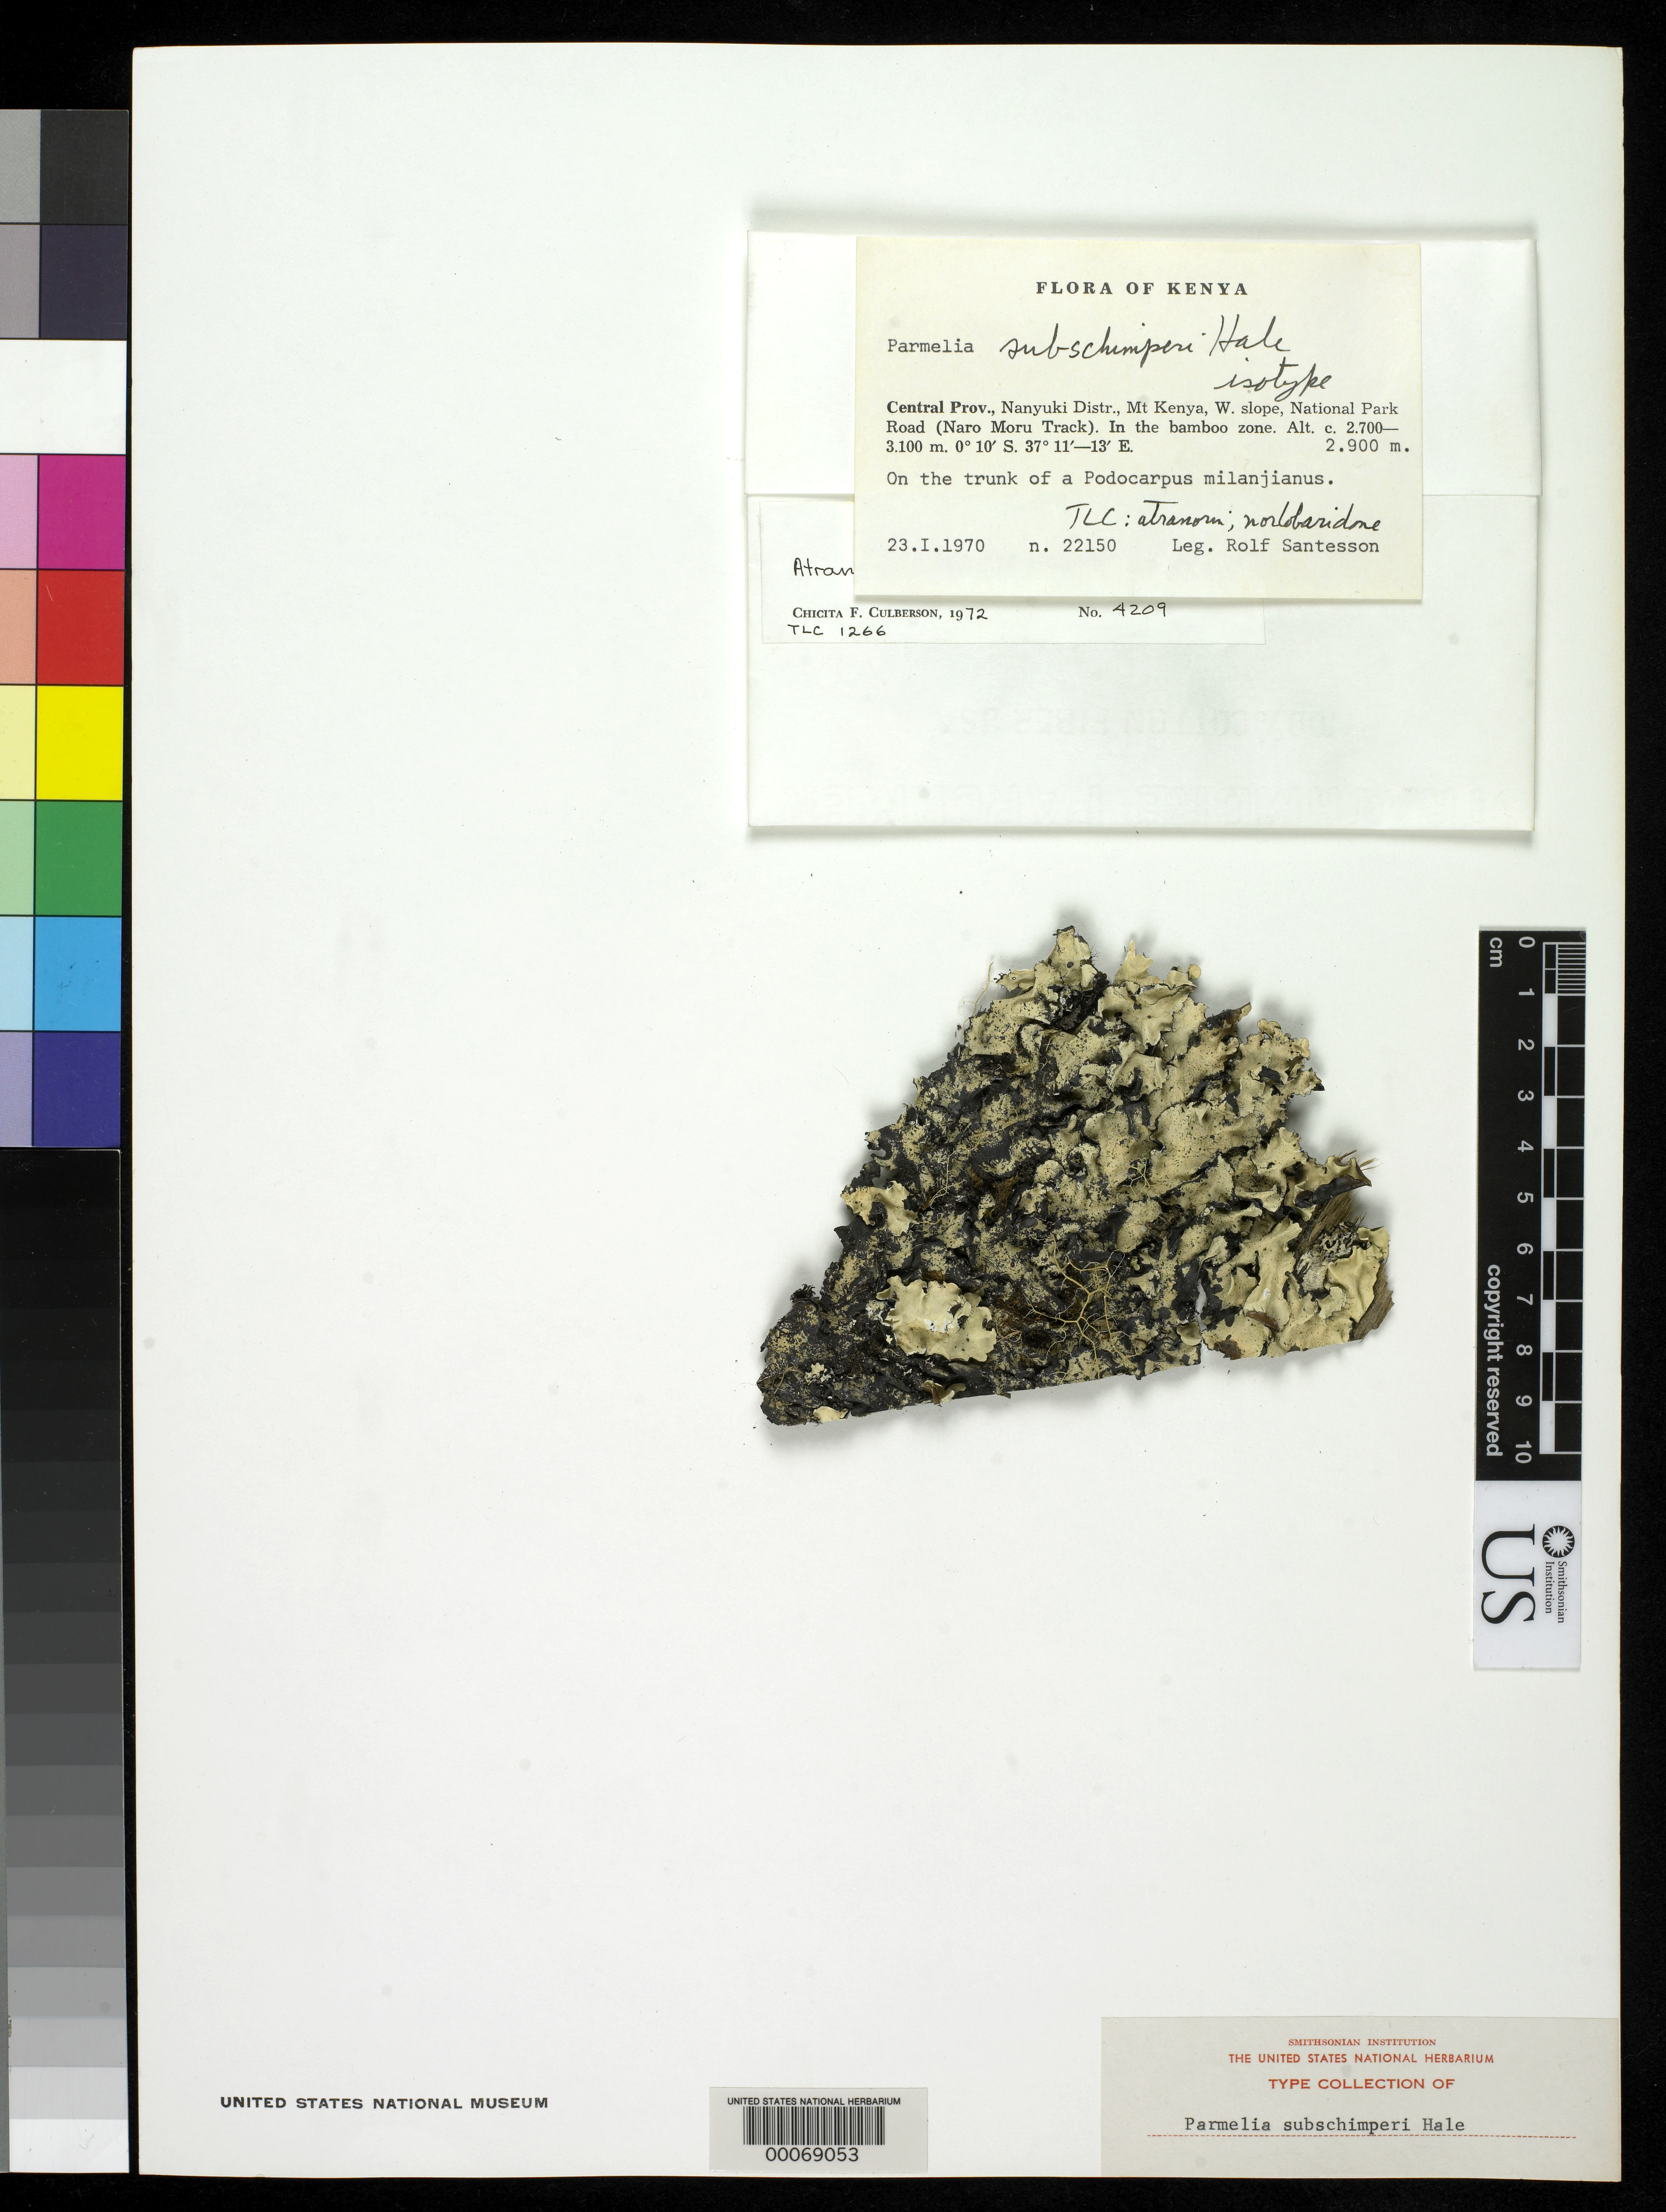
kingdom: Fungi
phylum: Ascomycota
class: Lecanoromycetes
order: Lecanorales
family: Parmeliaceae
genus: Parmelia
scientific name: Parmelia subschimperi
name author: Hale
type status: Isotype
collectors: R. Santesson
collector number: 22150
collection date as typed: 23 Jan 1970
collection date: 1970-01-23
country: Kenya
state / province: Nyeri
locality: Mt. Kenya, W slope, Natl. Park Rd. (Naro Moro Track).